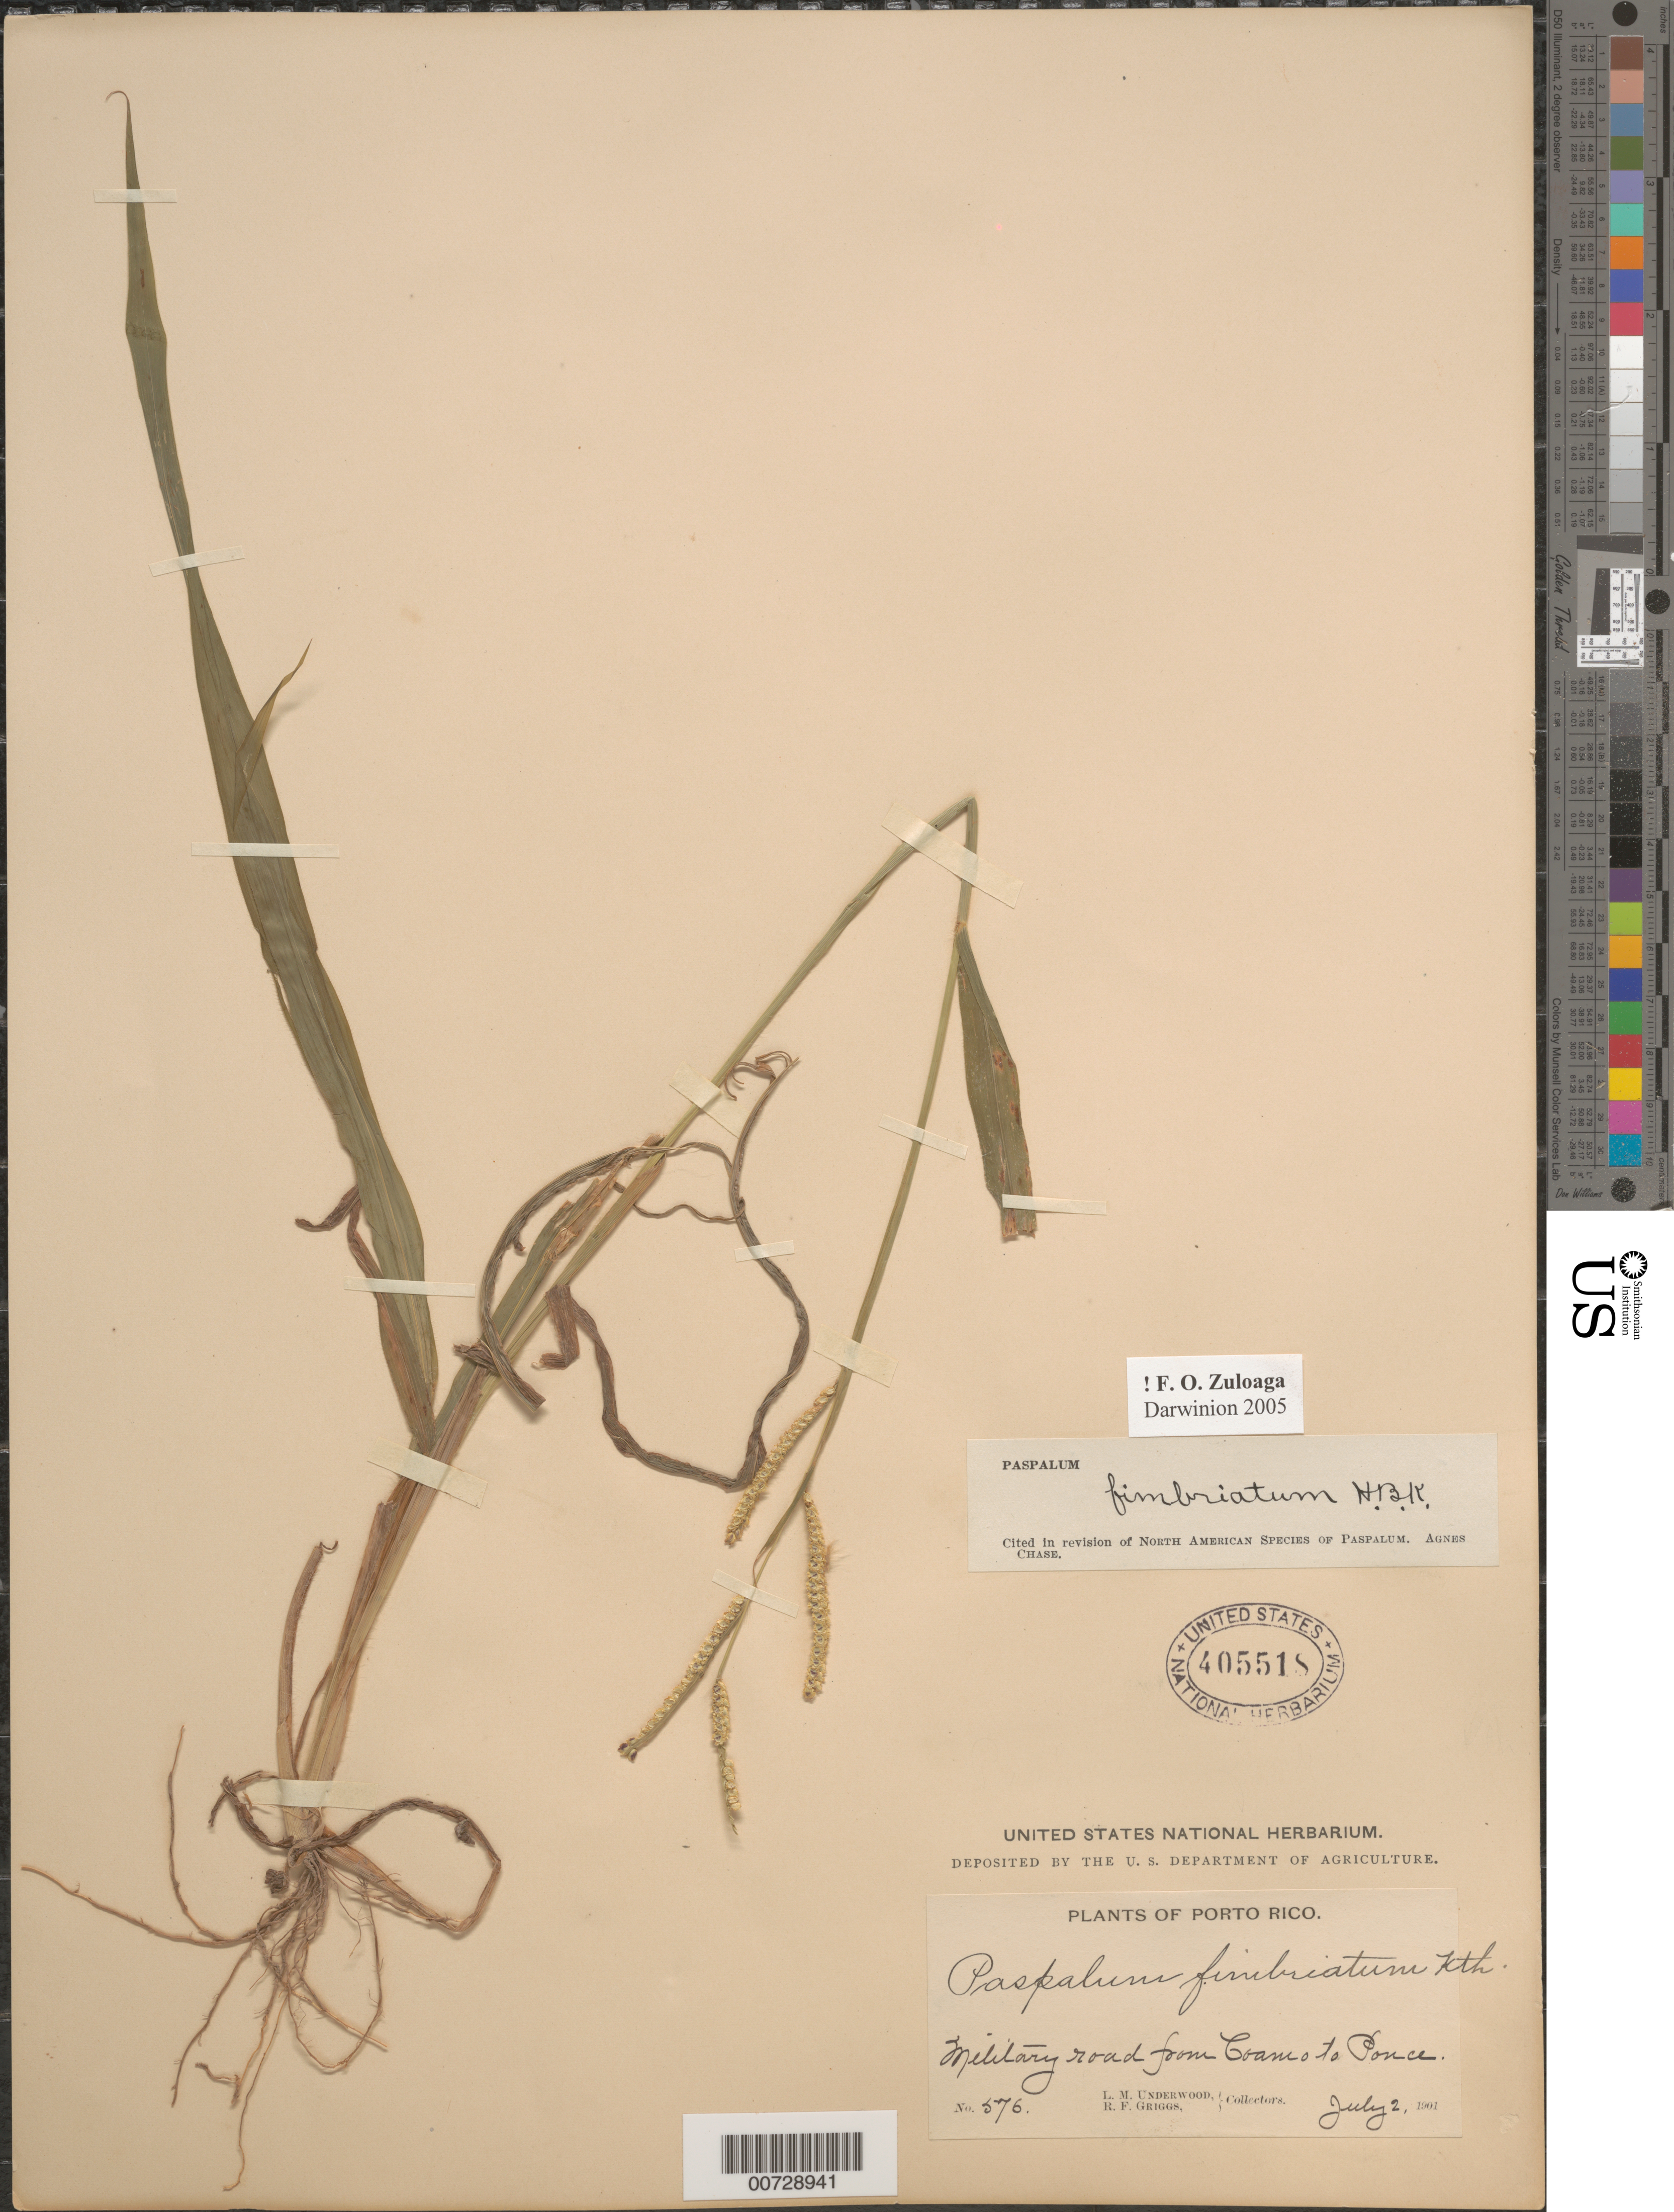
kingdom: Plantae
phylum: Tracheophyta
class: Liliopsida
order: Poales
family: Poaceae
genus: Paspalum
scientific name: Paspalum fimbriatum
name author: Kunth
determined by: Chase, [M.] Agnes, (US)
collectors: L. M. Underwood & R. F. Griggs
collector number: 576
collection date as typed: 02 Jul 1901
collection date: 1901-07-02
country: Puerto Rico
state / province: Ponce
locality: Military Road from Coamo to Ponce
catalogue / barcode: US 405518